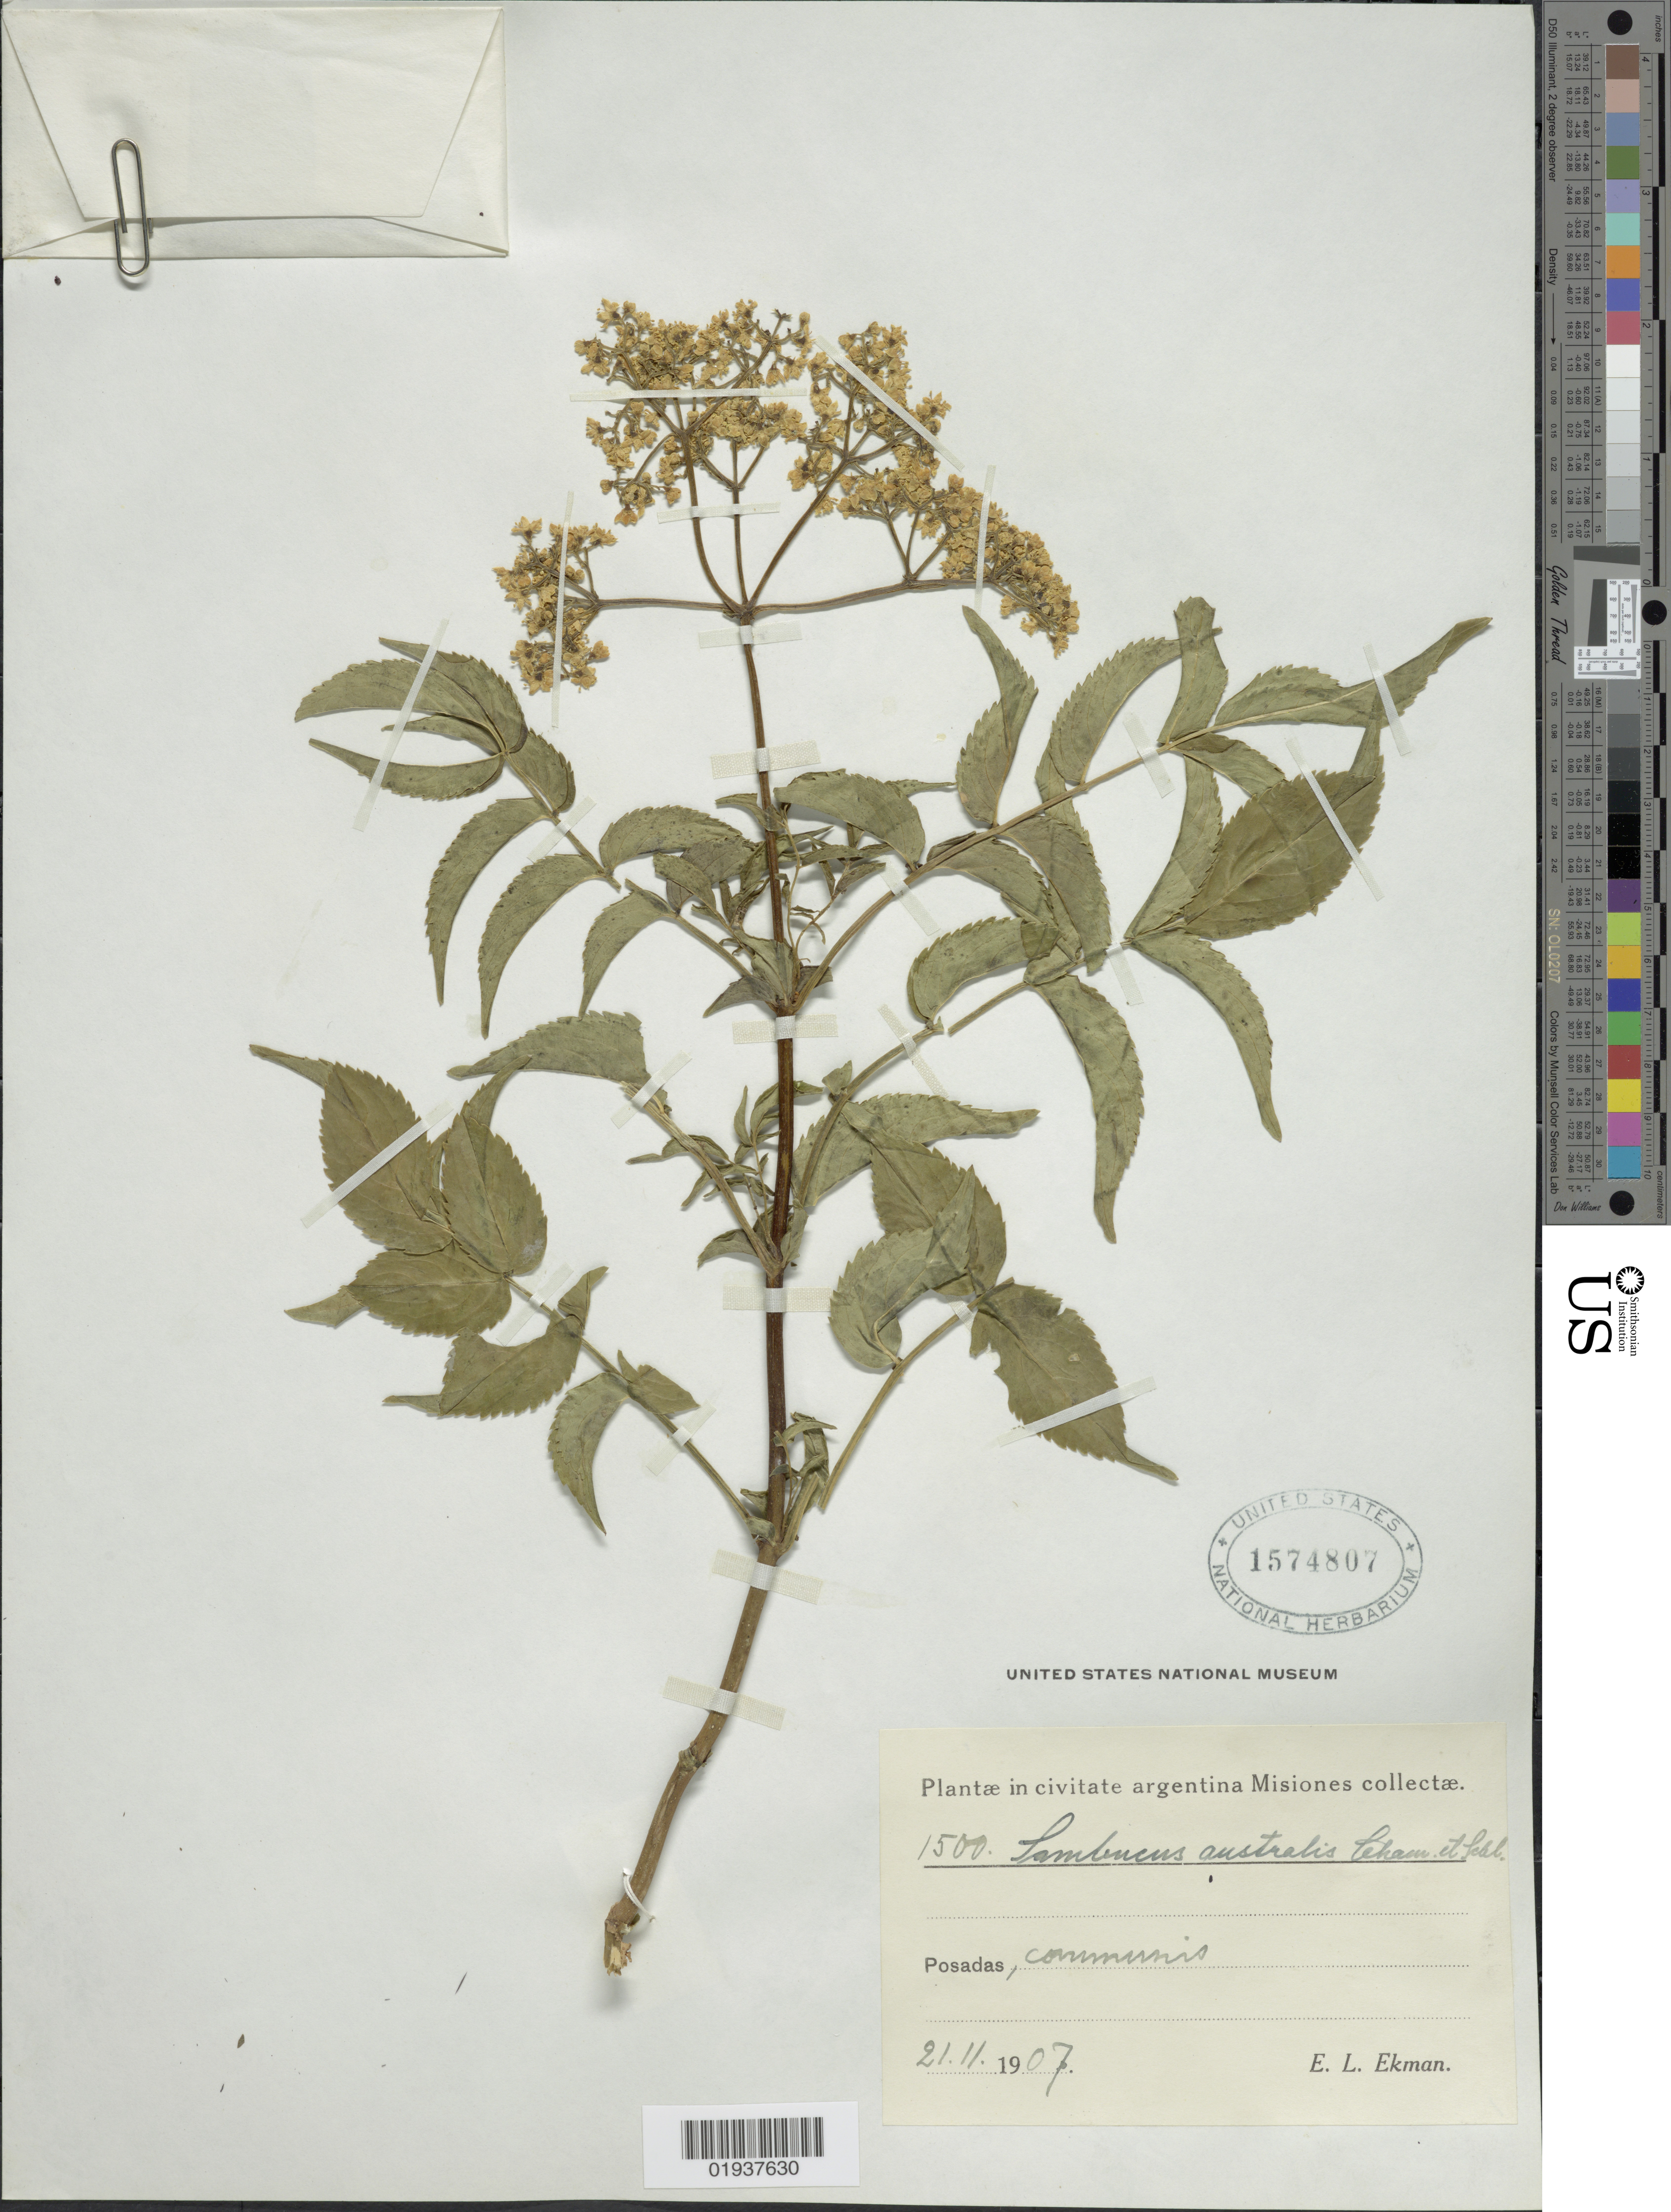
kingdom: Plantae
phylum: Tracheophyta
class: Magnoliopsida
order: Dipsacales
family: Viburnaceae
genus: Sambucus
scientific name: Sambucus australis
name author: Cham. & Schltdl.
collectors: E. L. Ekman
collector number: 1500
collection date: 1907-11-21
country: Argentina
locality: Posadas.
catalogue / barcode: US 1574807